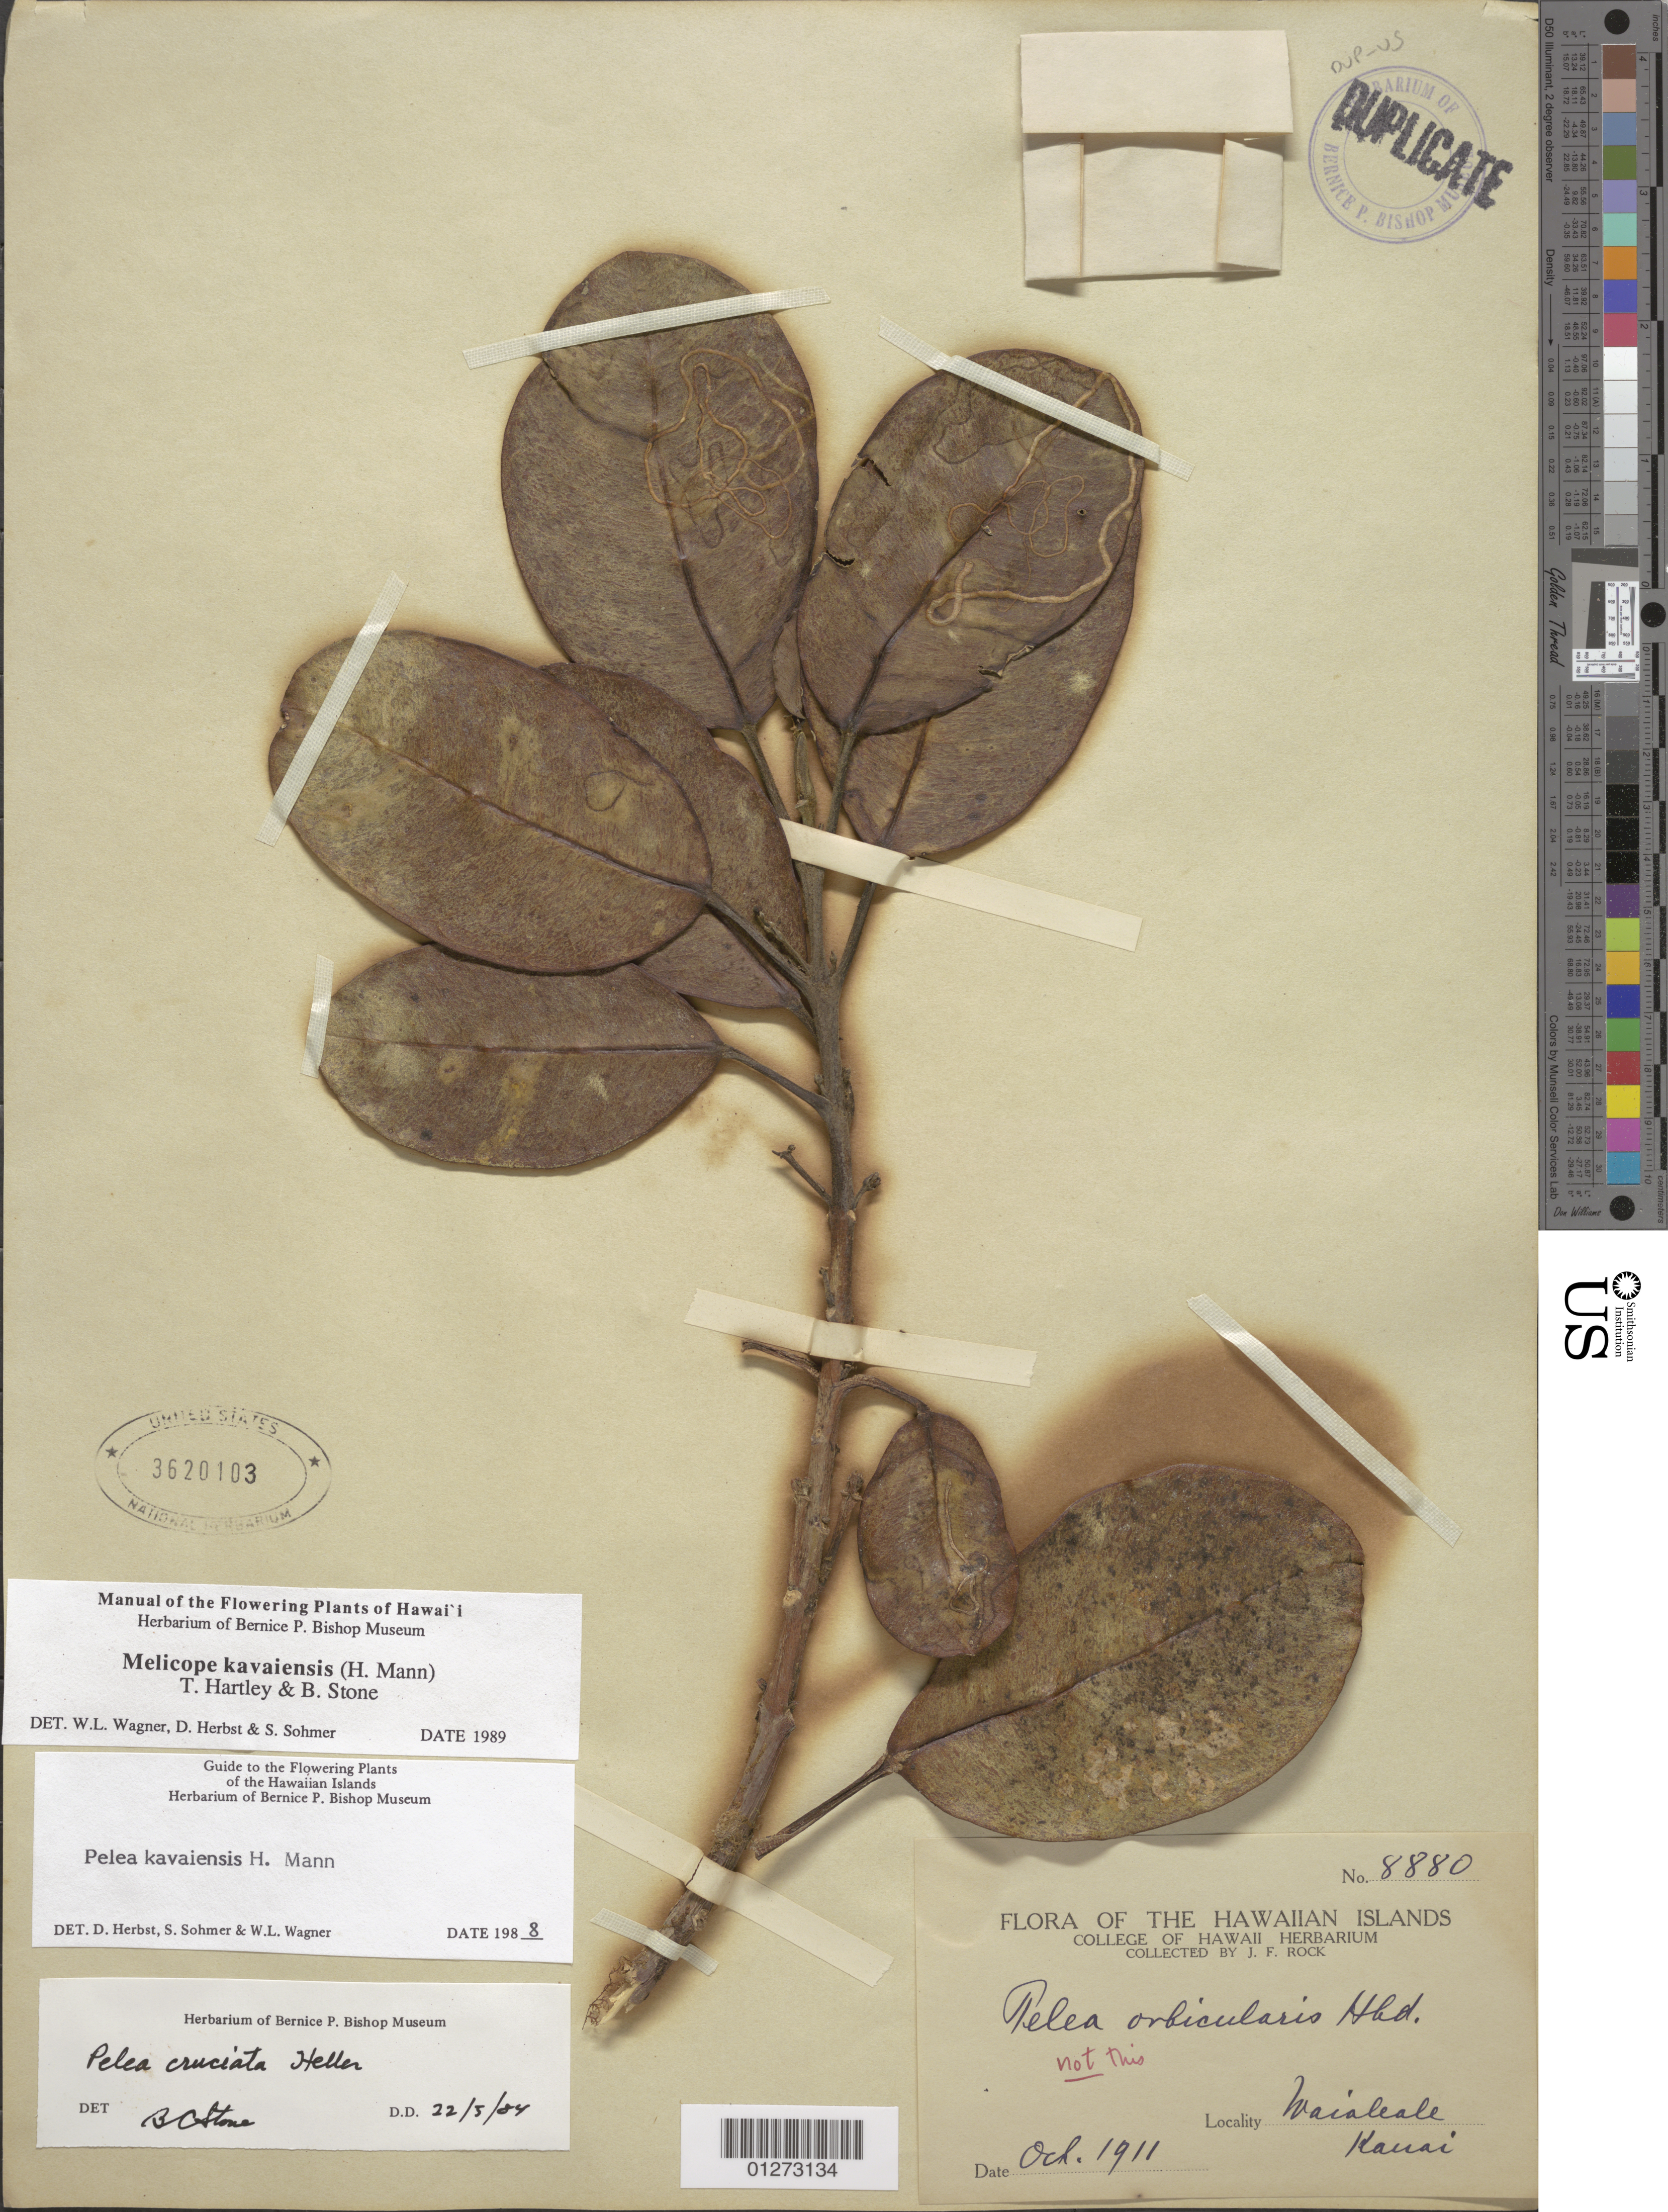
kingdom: Plantae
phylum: Tracheophyta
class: Magnoliopsida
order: Sapindales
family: Rutaceae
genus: Melicope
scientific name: Melicope kavaiensis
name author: (H. Mann) T.G. Hartley & B.C. Stone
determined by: Wagner, W. L.; Herbst, D. R.; Sohmer, S. H.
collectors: J. F. Rock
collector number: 8880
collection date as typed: Oct 1911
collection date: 1911-10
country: United States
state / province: Hawaii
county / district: Kauai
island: Kaua'i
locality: Waialealae.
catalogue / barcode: US 3620103